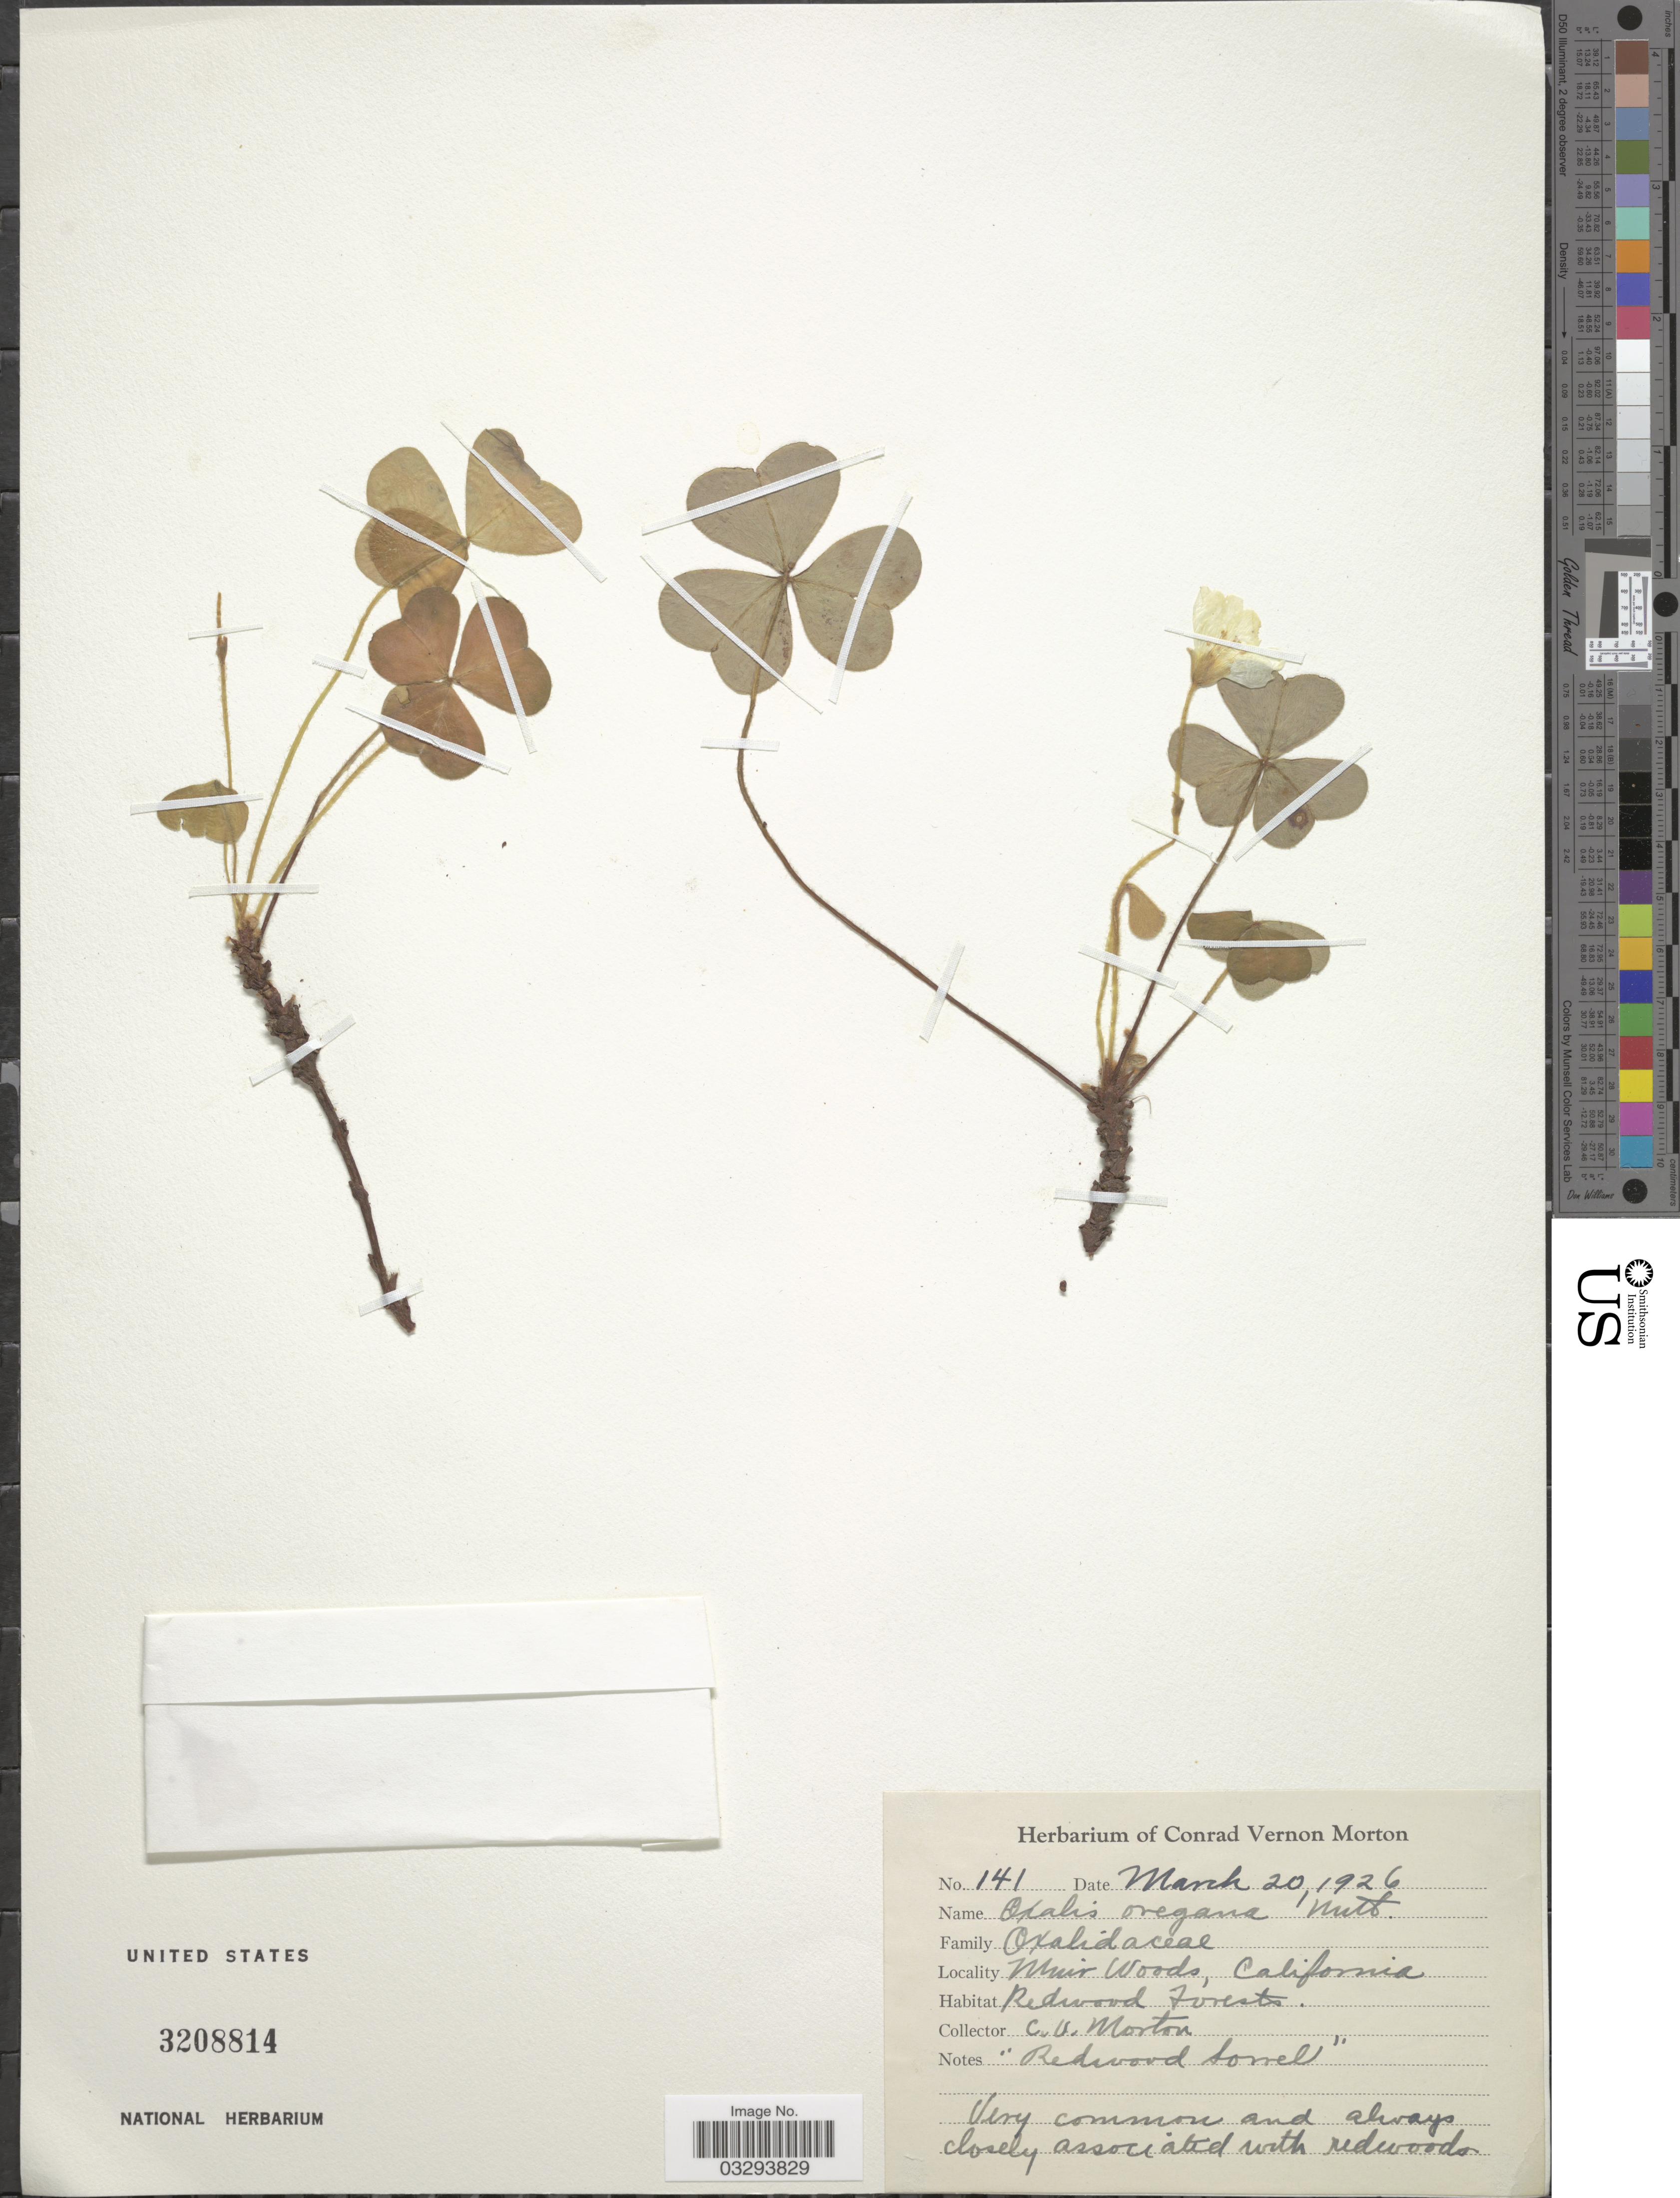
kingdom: Plantae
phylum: Tracheophyta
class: Magnoliopsida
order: Oxalidales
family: Oxalidaceae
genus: Oxalis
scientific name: Oxalis oregana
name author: Nutt.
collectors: C. V. Morton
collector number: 141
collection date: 1926-03-20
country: United States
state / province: California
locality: Muir Woods. Redwood Forests.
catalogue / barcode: US 3208814